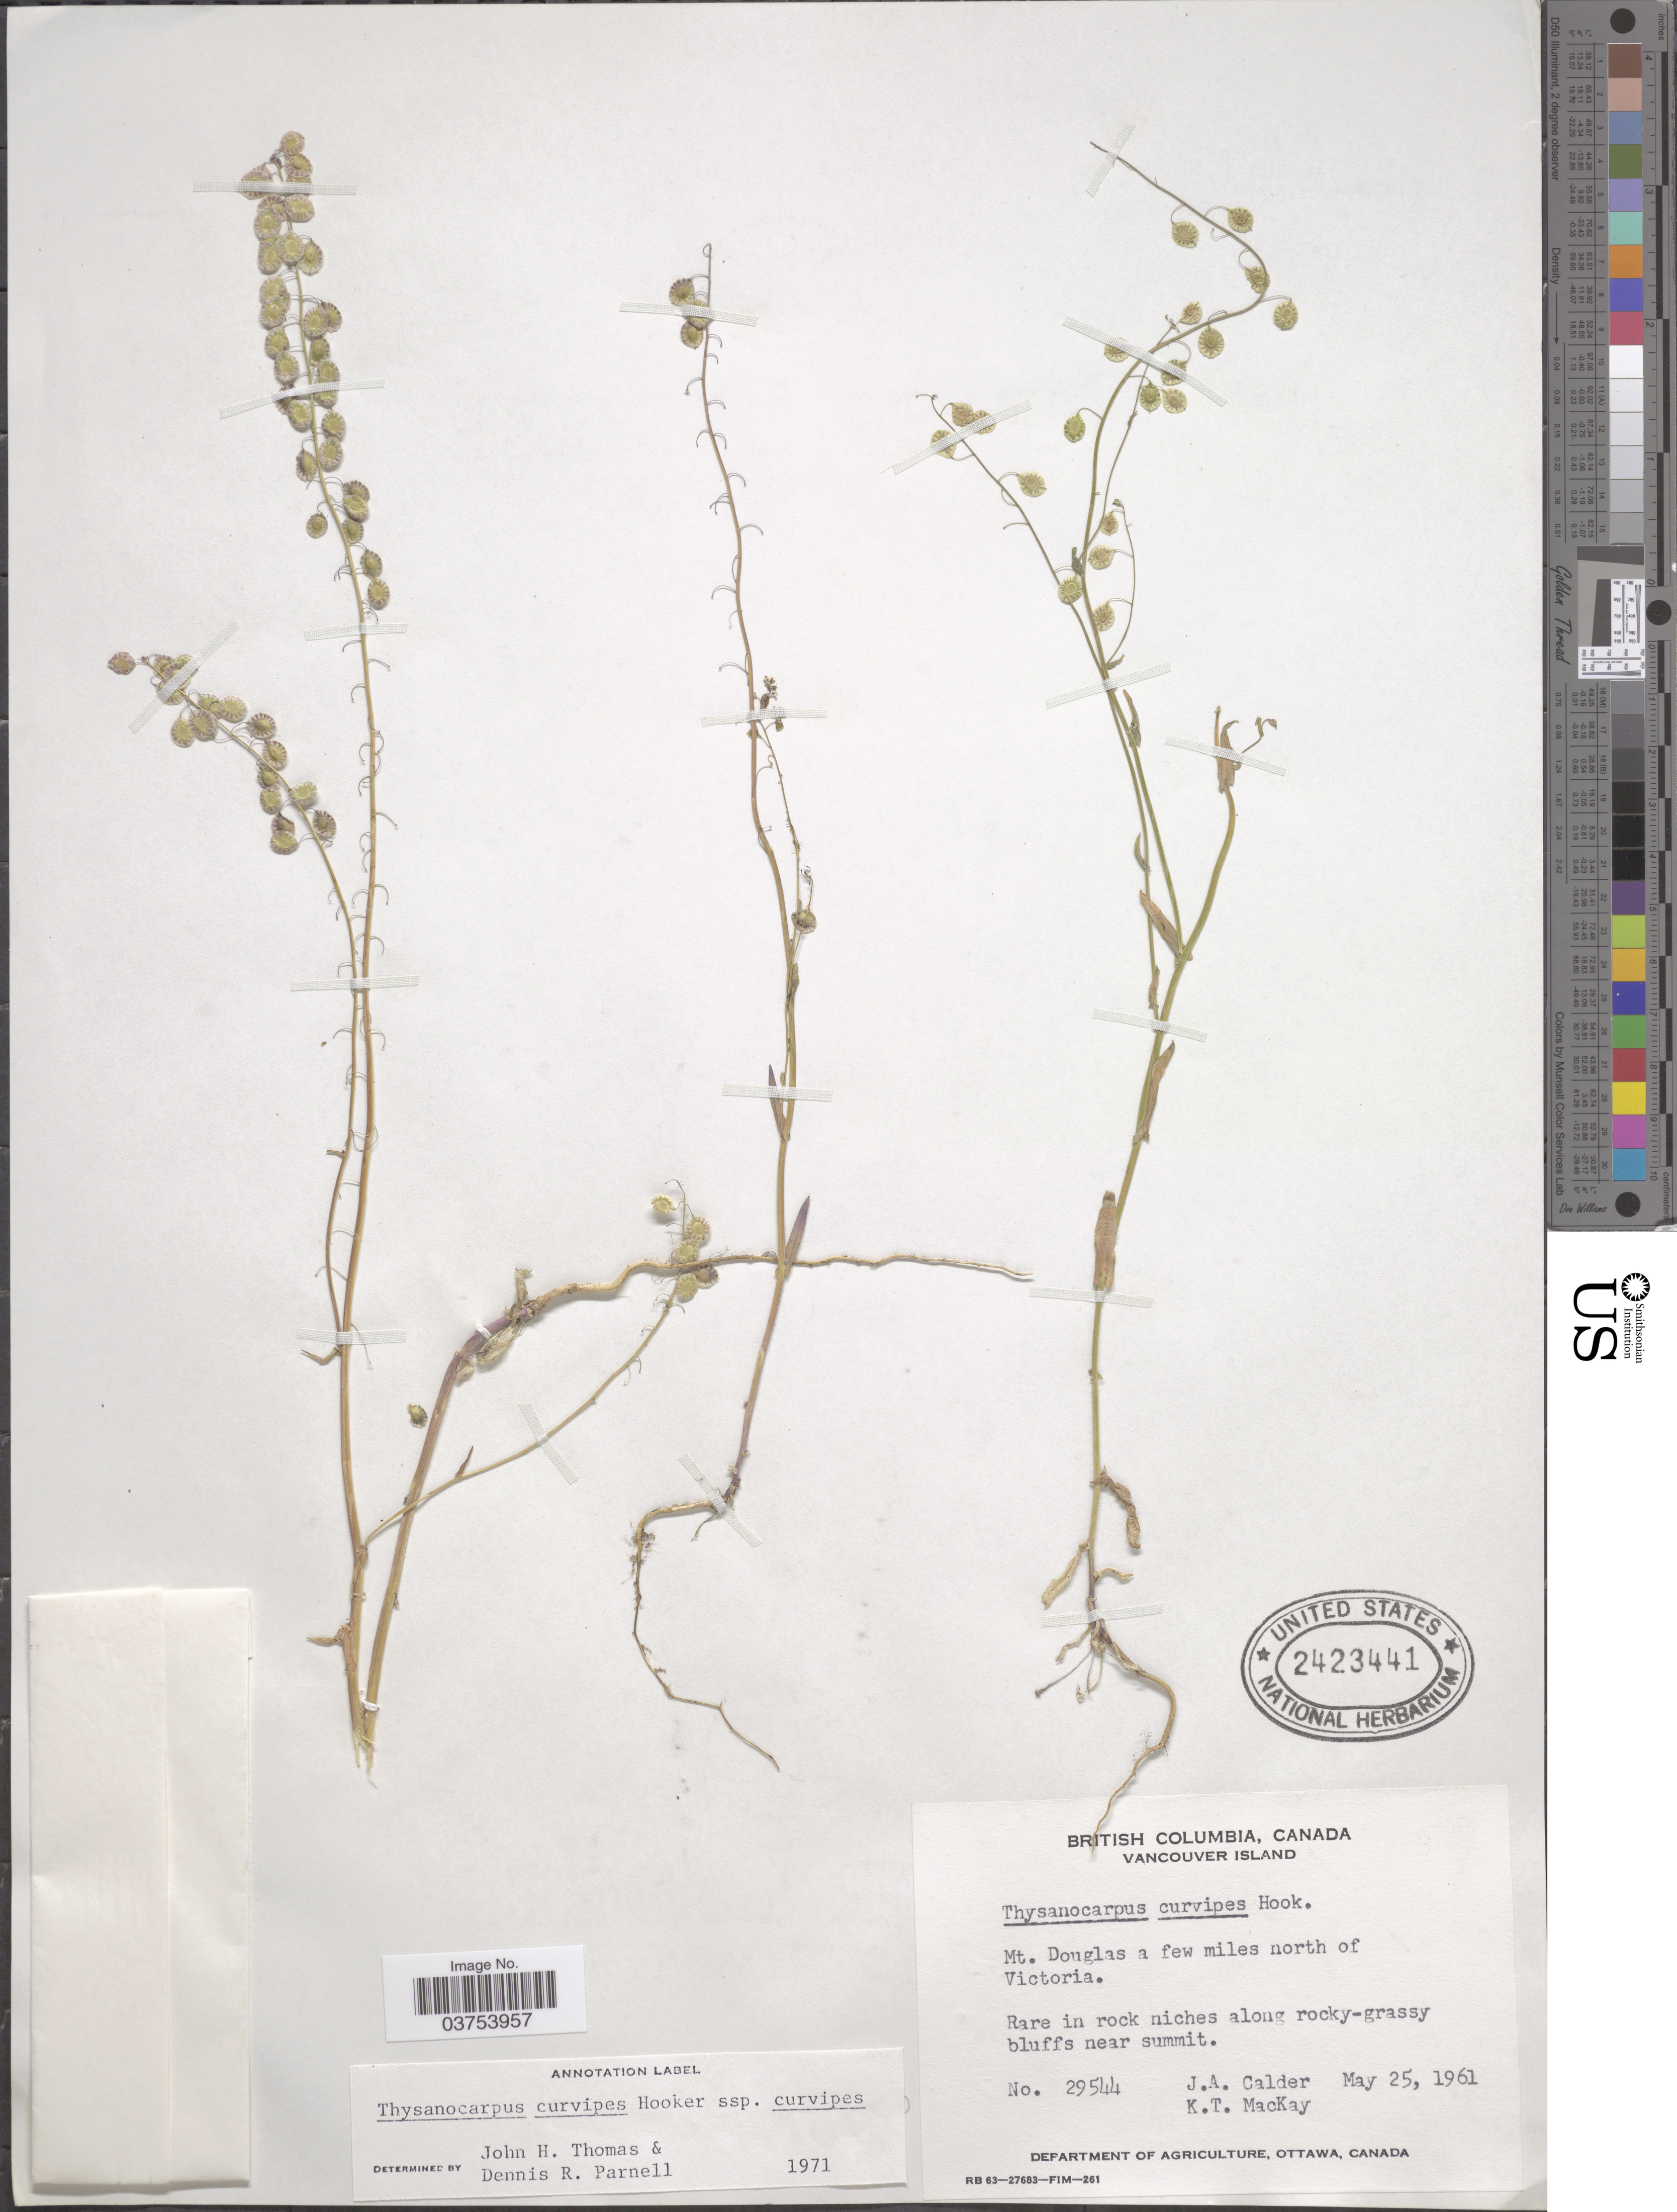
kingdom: Plantae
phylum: Tracheophyta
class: Magnoliopsida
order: Brassicales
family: Brassicaceae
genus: Thysanocarpus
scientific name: Thysanocarpus curvipes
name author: Hook.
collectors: J. A. Calder & K. T. Mackay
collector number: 29544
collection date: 1961-05-25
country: Canada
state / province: British Columbia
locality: Vancouver Island. Mt. Douglas a few miles north of Victoria.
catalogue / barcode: US 2423441